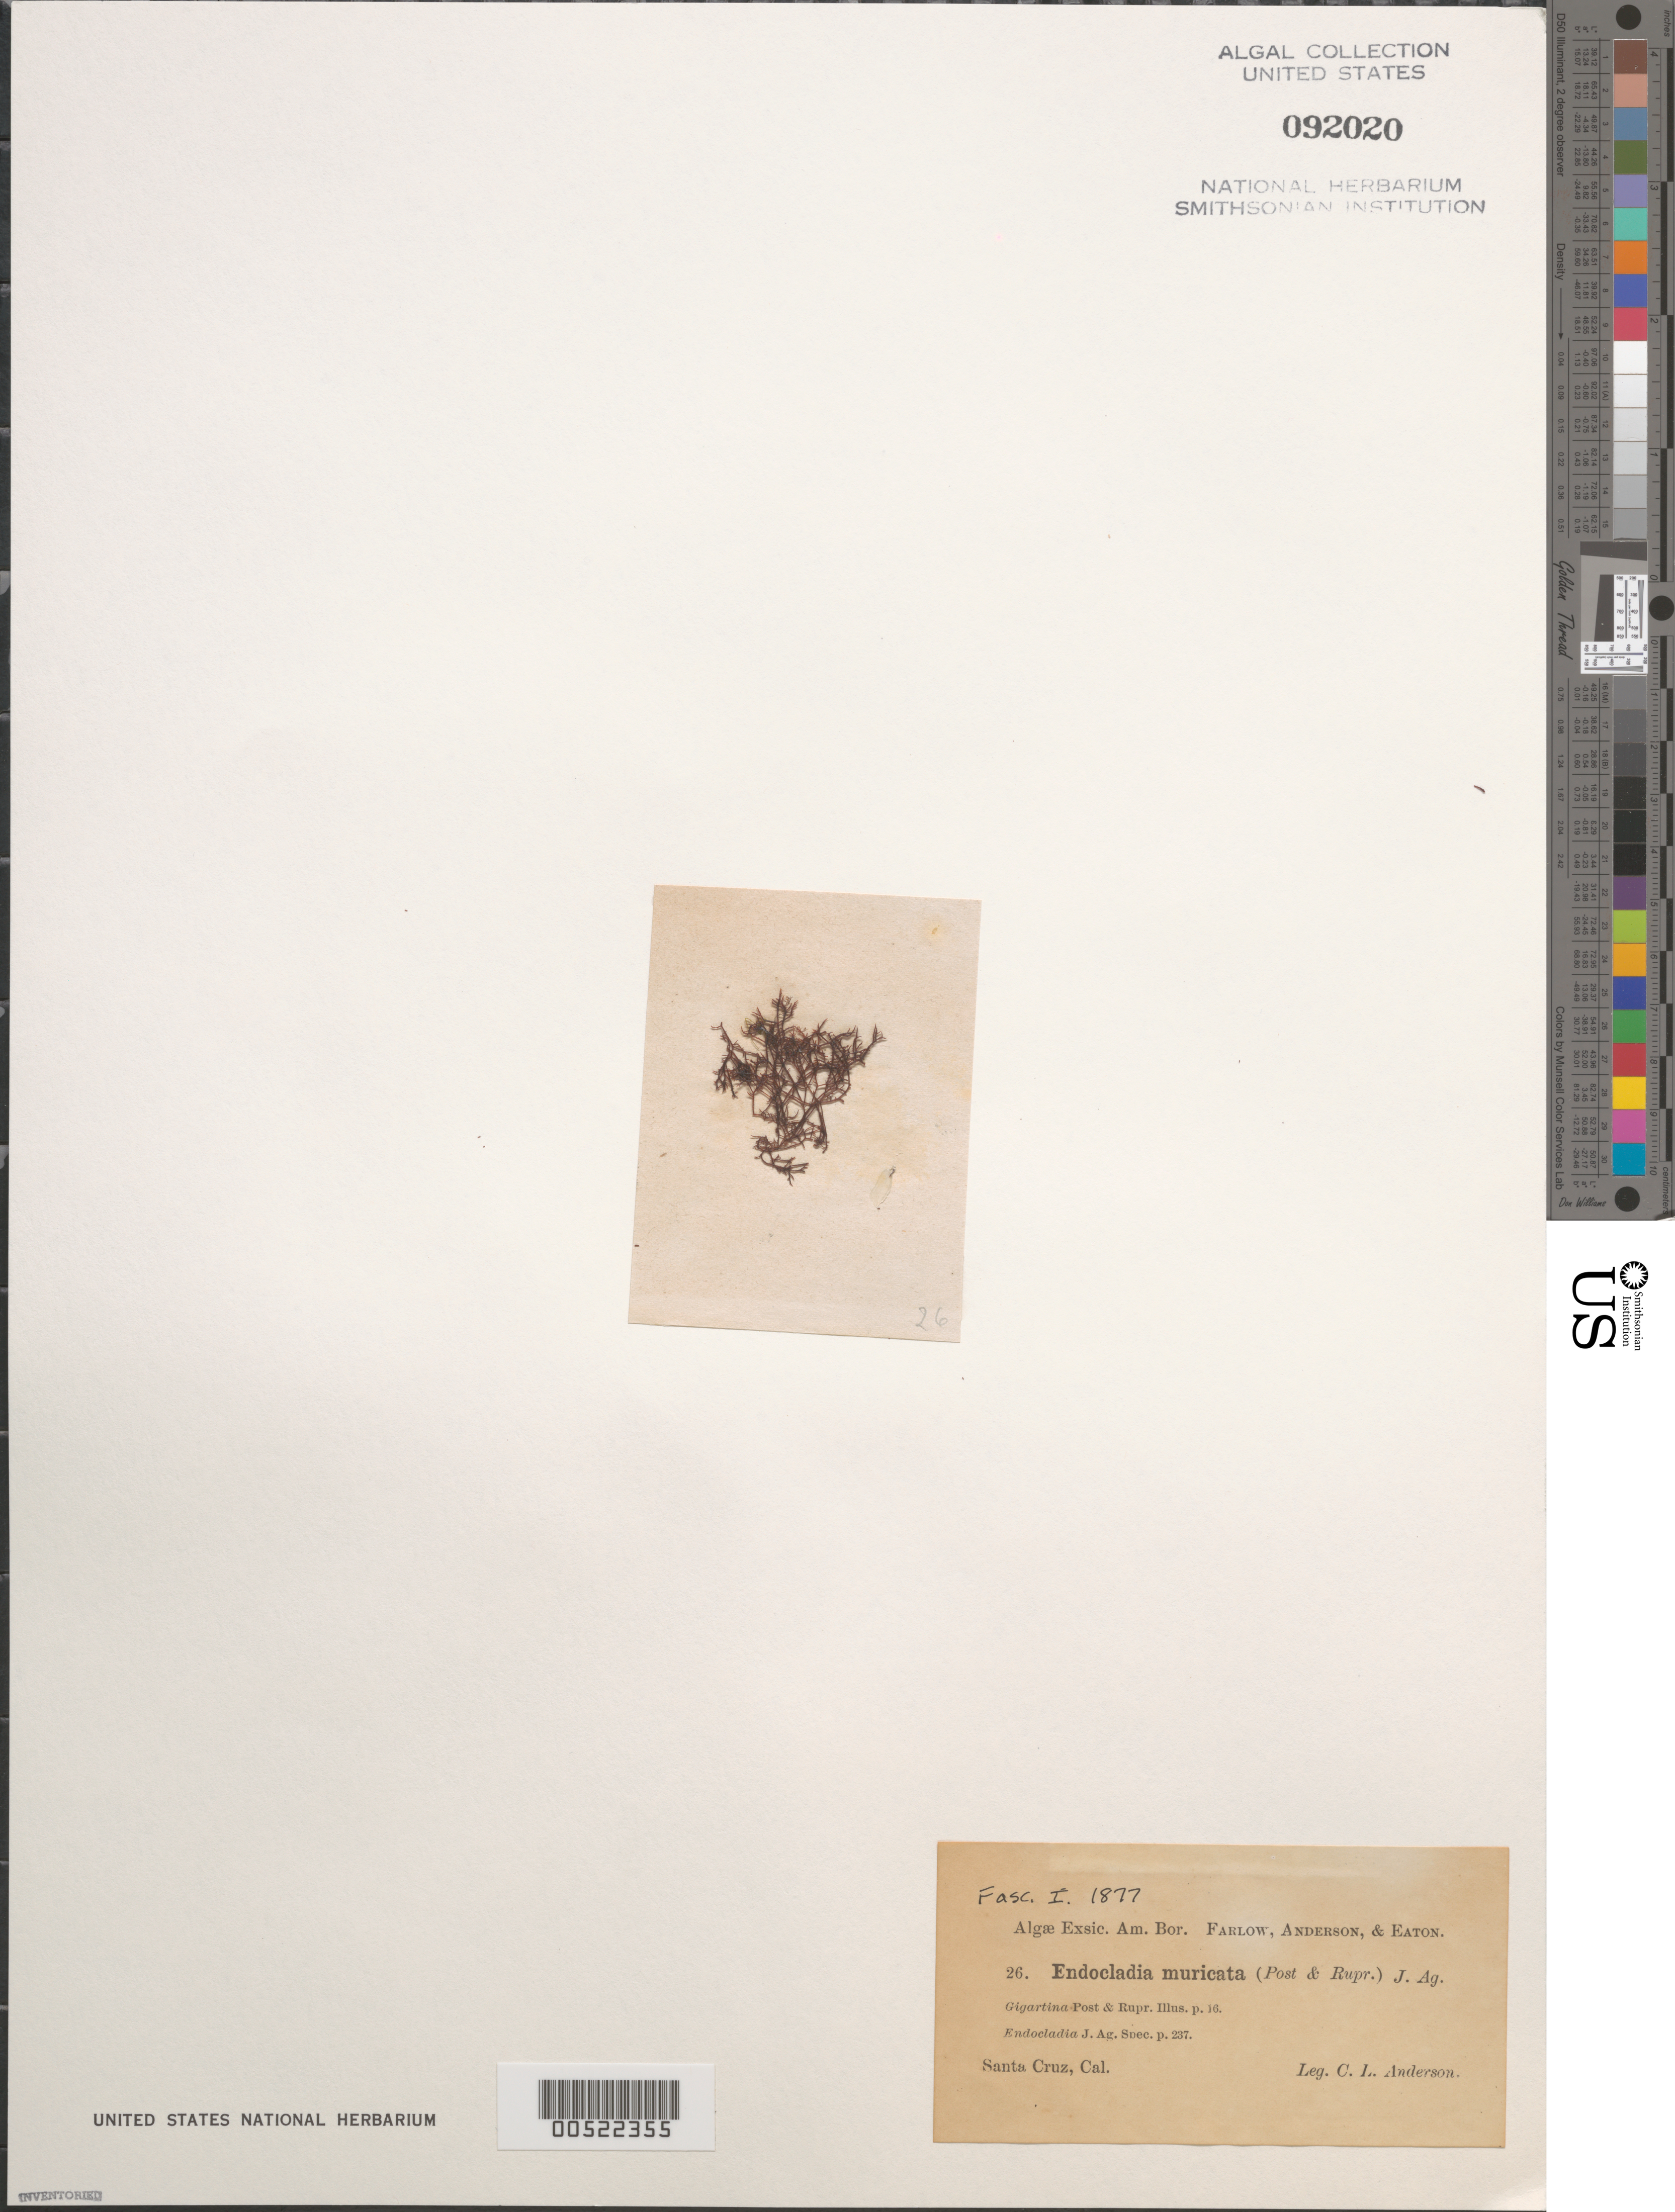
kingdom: Plantae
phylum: Rhodophyta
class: Florideophyceae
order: Gigartinales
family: Endocladiaceae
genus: Endocladia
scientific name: Endocladia muricata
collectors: C. L. Anderson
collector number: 26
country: United States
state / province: California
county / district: Santa Cruz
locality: Santa Cruz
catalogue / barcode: US 92020